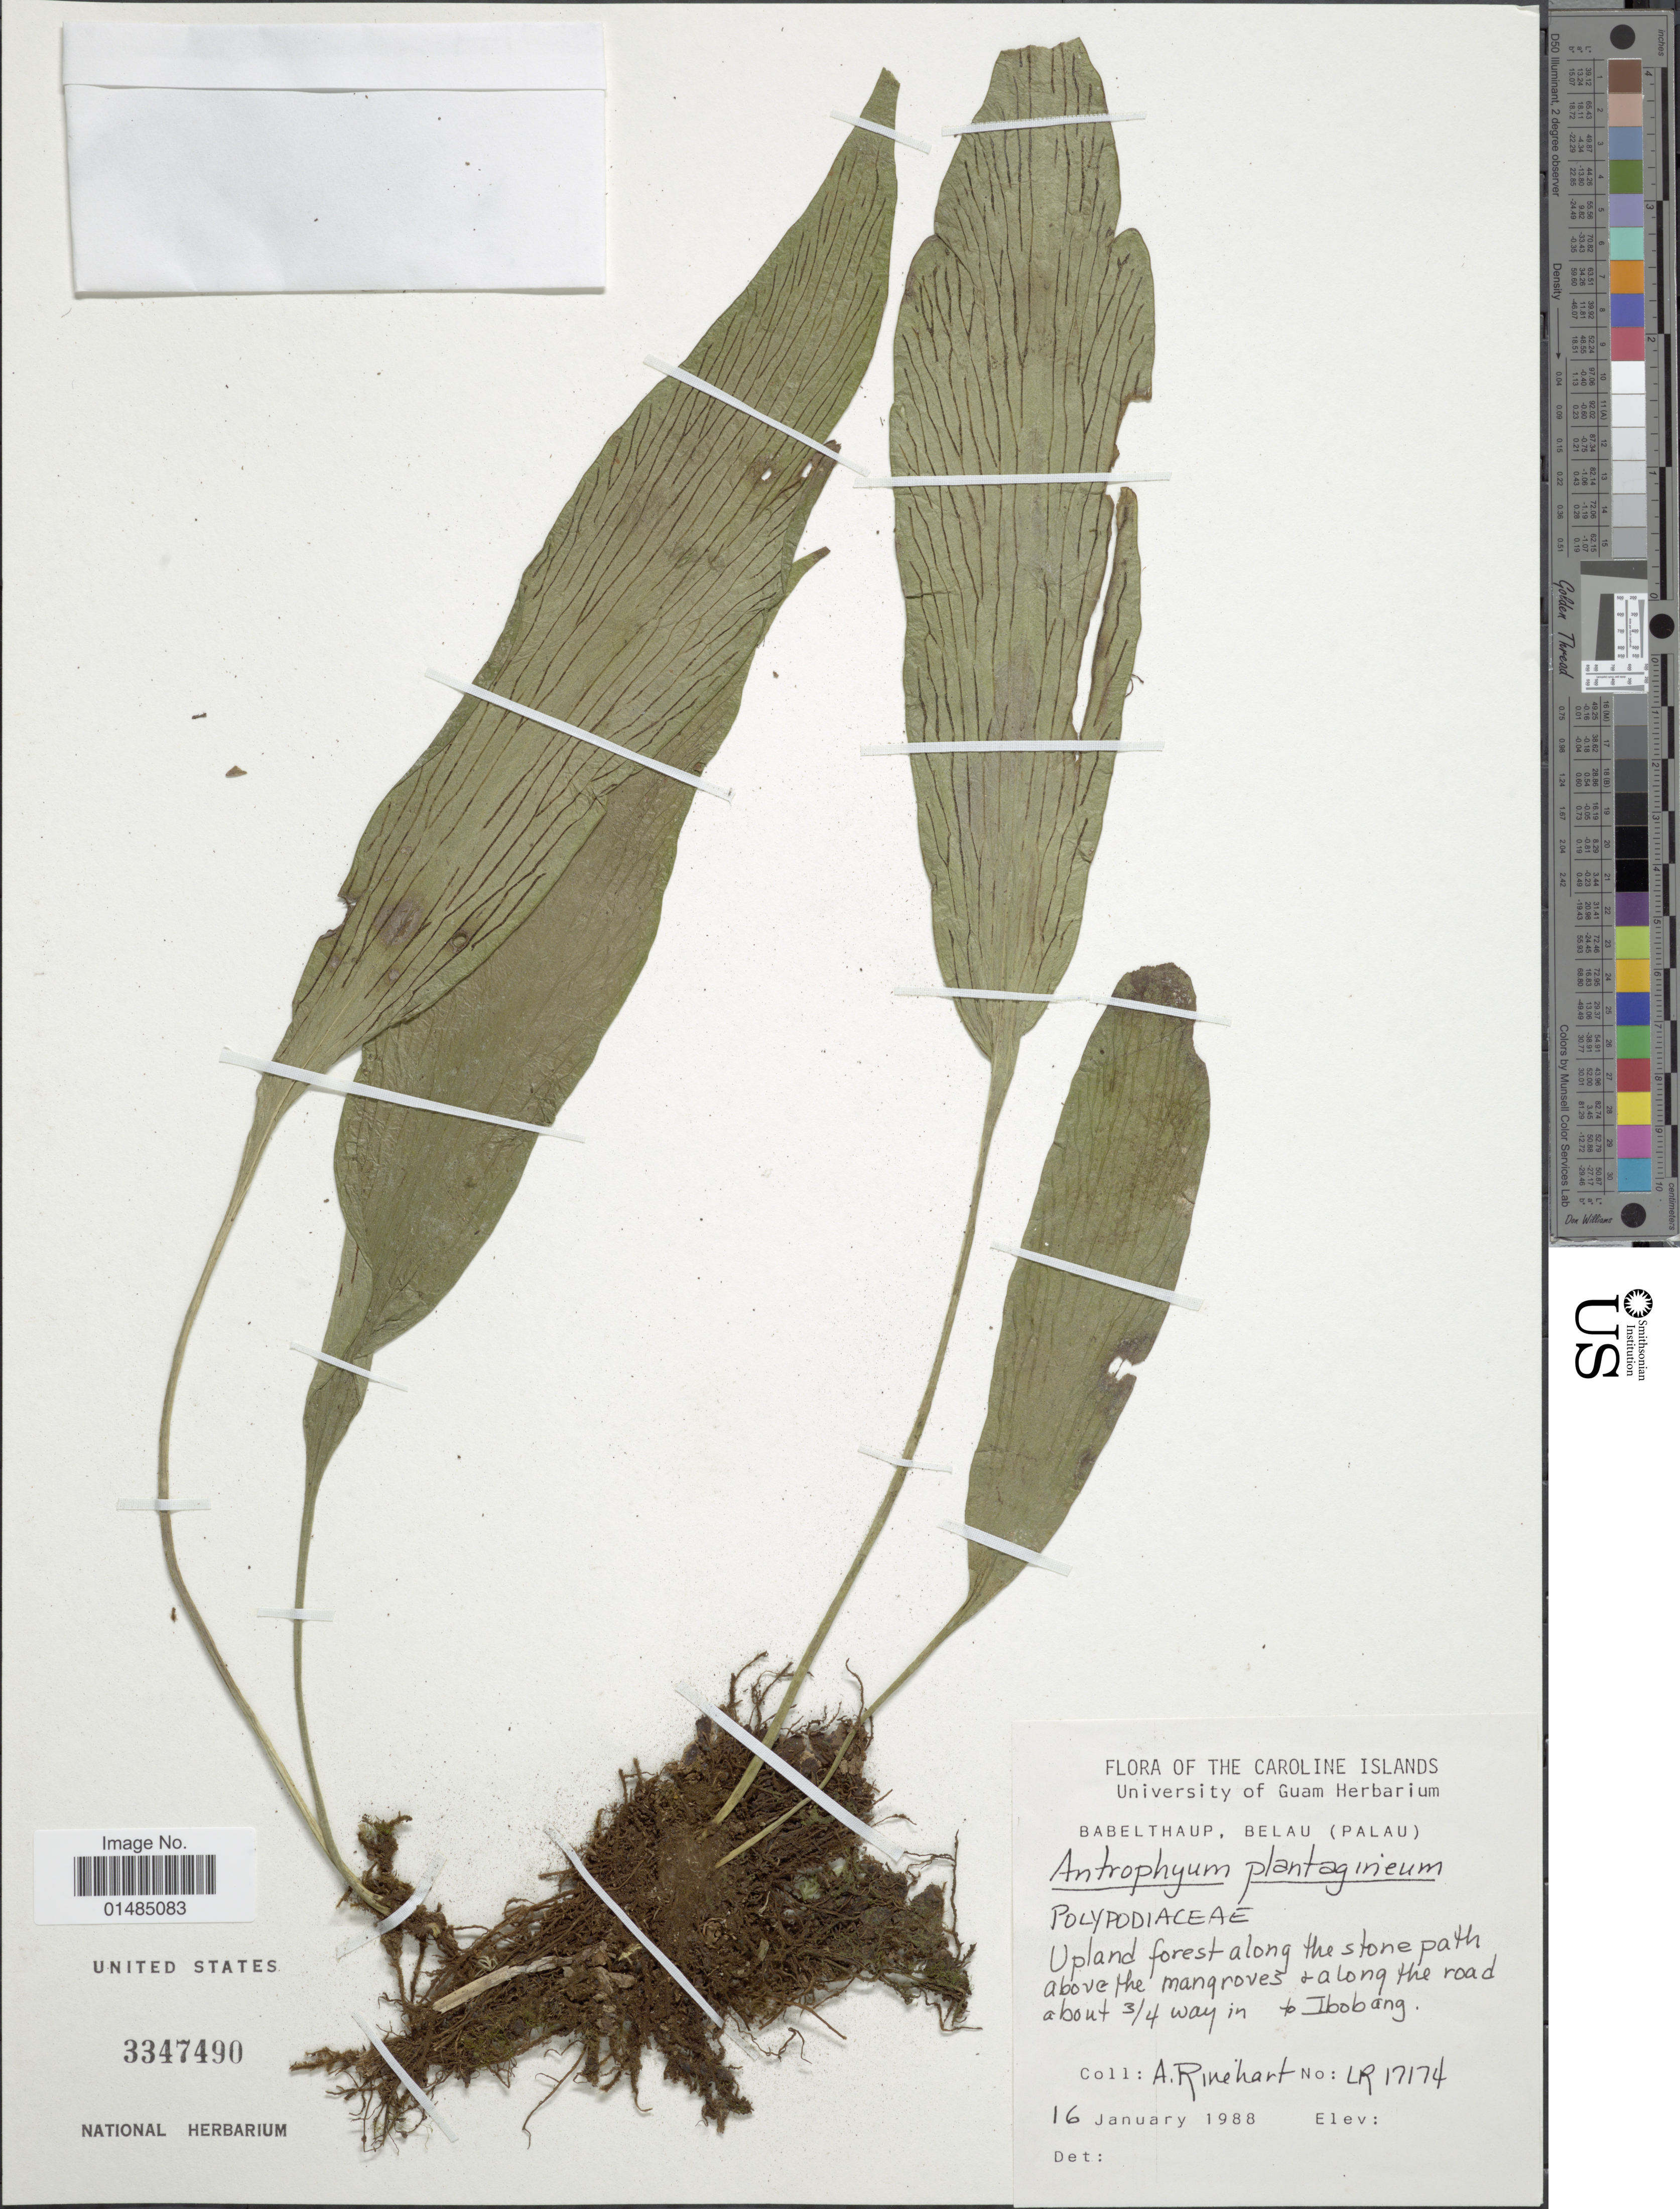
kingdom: Plantae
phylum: Tracheophyta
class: Polypodiopsida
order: Polypodiales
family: Pteridaceae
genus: Antrophyum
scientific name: Antrophyum plantagineum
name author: (Cav.) Kaulf.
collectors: A. Rinehart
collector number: LR 17174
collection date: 1988-01-16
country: Palau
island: Babeldaob [Babelthuap]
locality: Babelthaup, Belau (Palau). Upland forest along the stonepath above the mangroves & along the road about 3/4 way in to Ibobang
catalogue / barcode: US 3347490